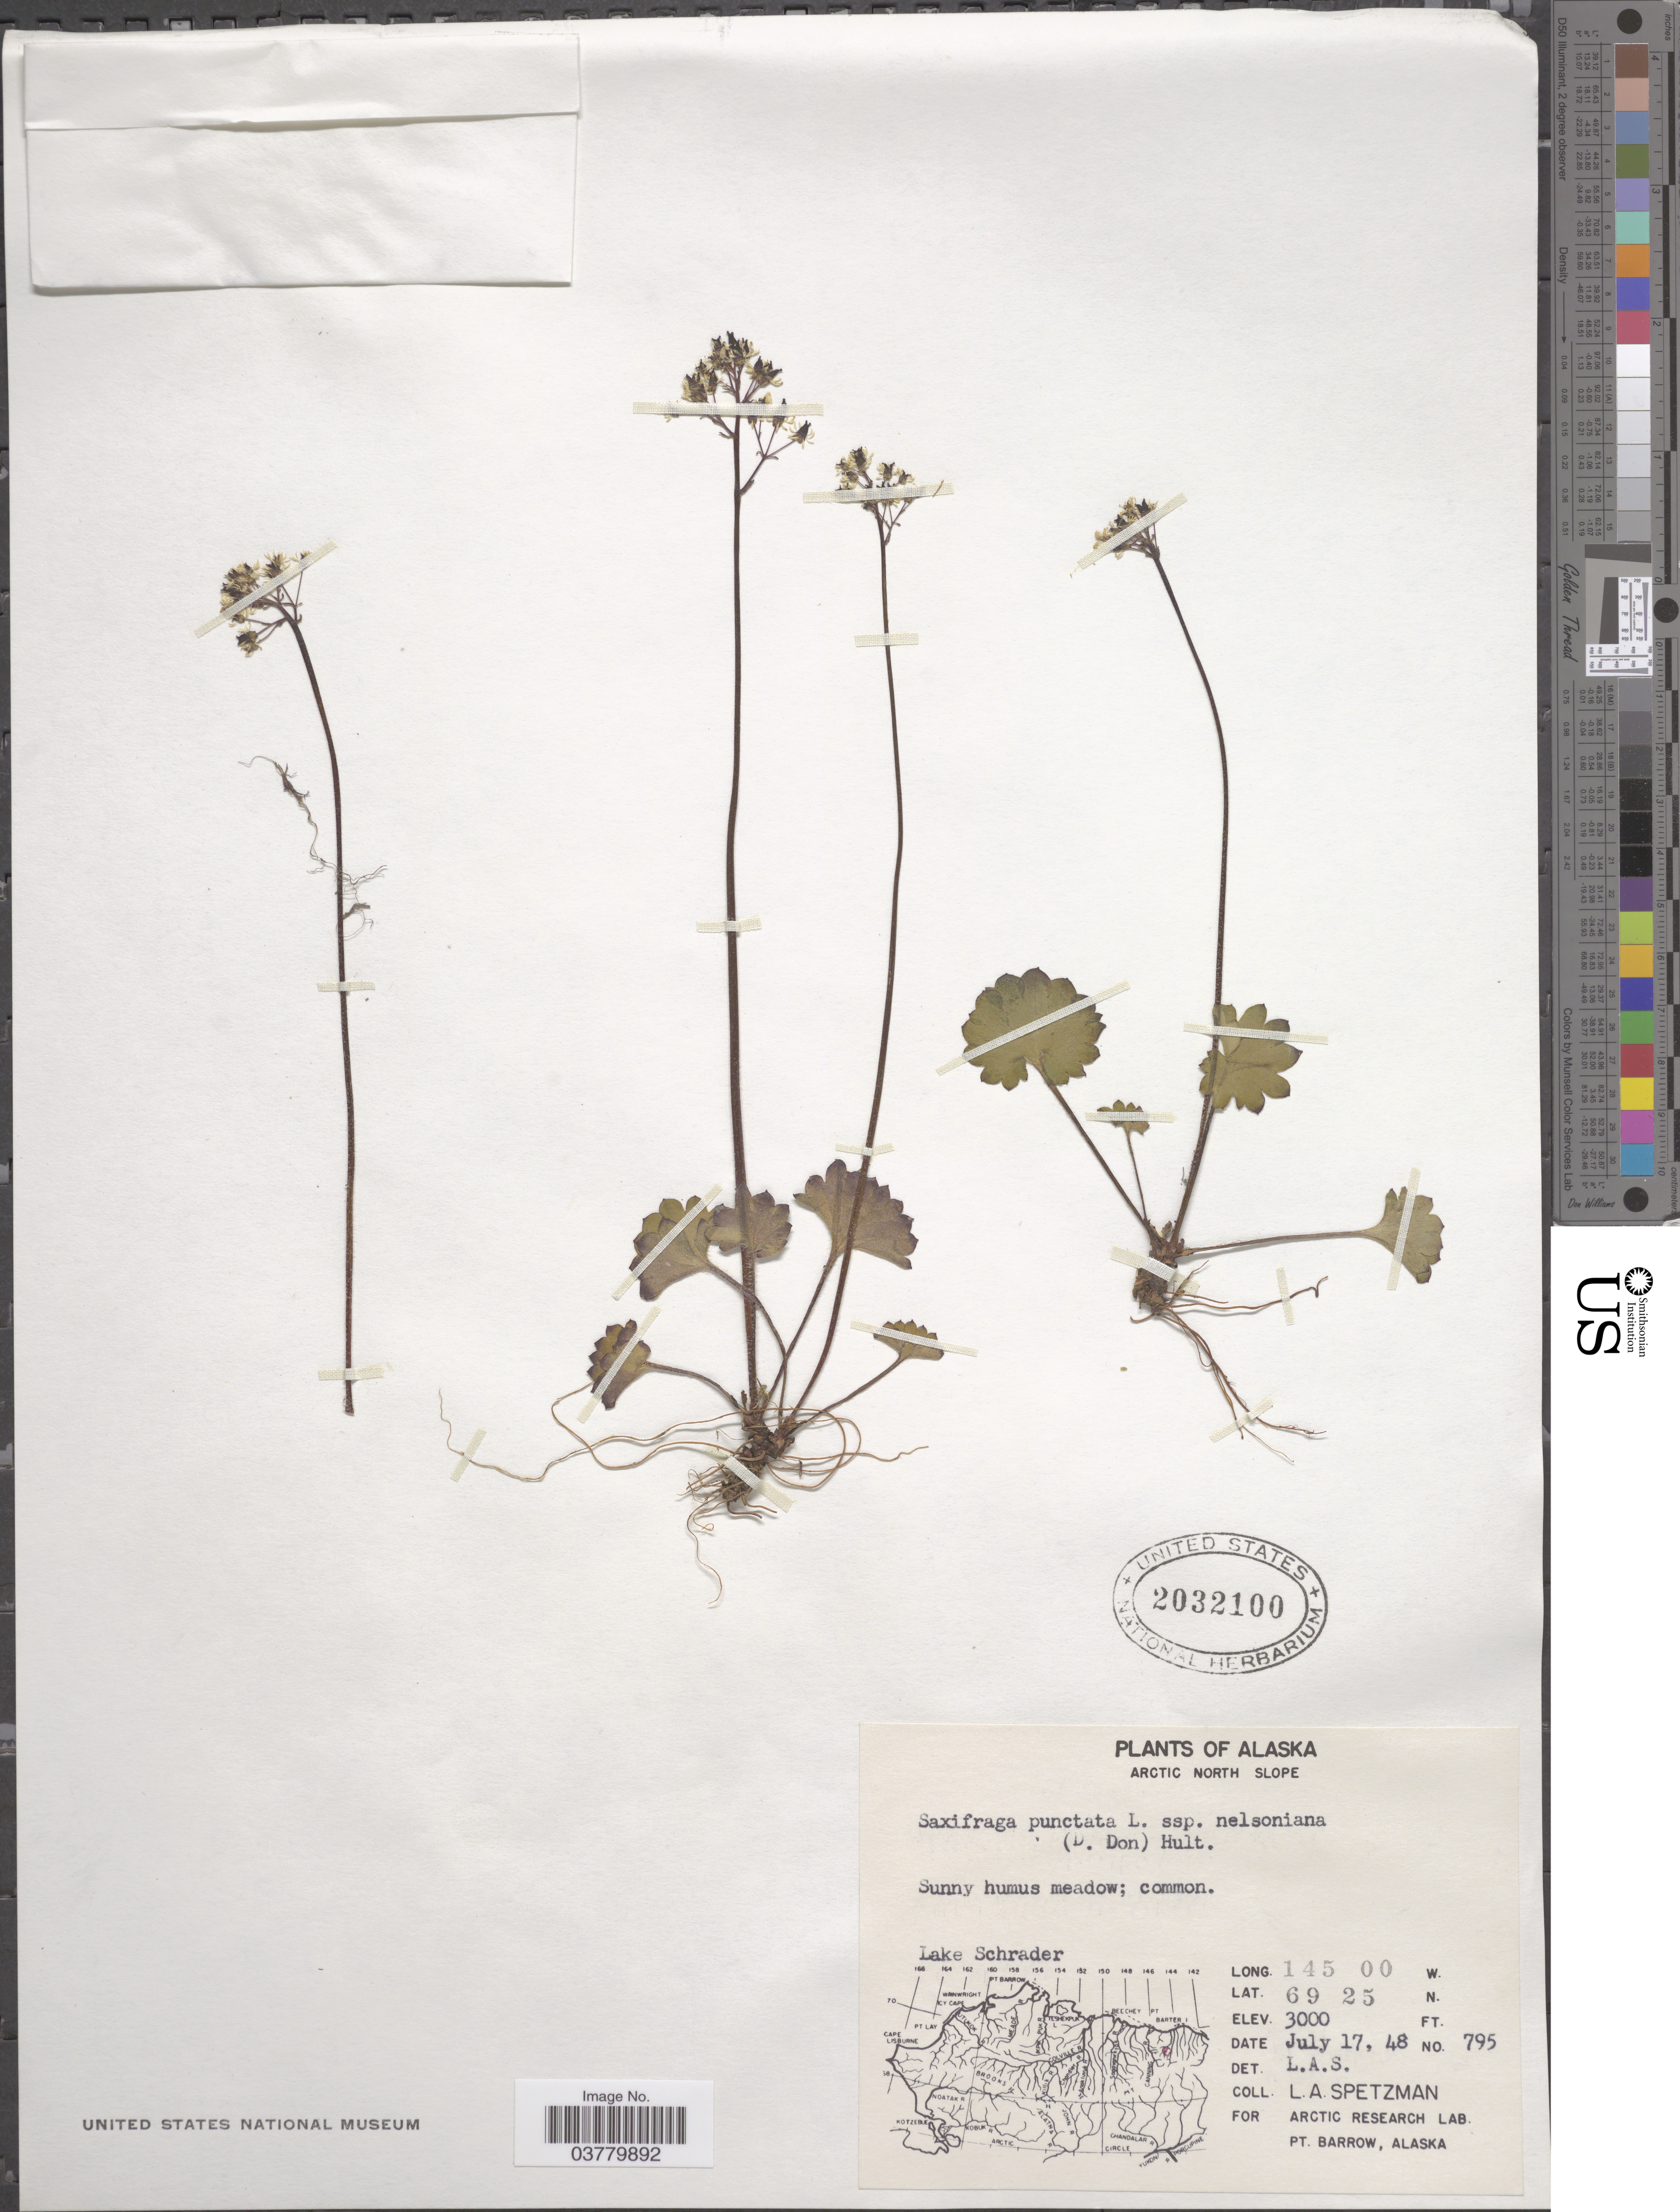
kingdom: Plantae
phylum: Tracheophyta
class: Magnoliopsida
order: Saxifragales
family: Saxifragaceae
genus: Micranthes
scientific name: Micranthes nelsoniana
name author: (D. Don) Small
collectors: L. Spetzman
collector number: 795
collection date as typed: Transcribed d/m/y: 17/7/48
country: United States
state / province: Alaska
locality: Arctic North Slope. Lake Schrader.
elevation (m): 914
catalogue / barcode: US 2032100